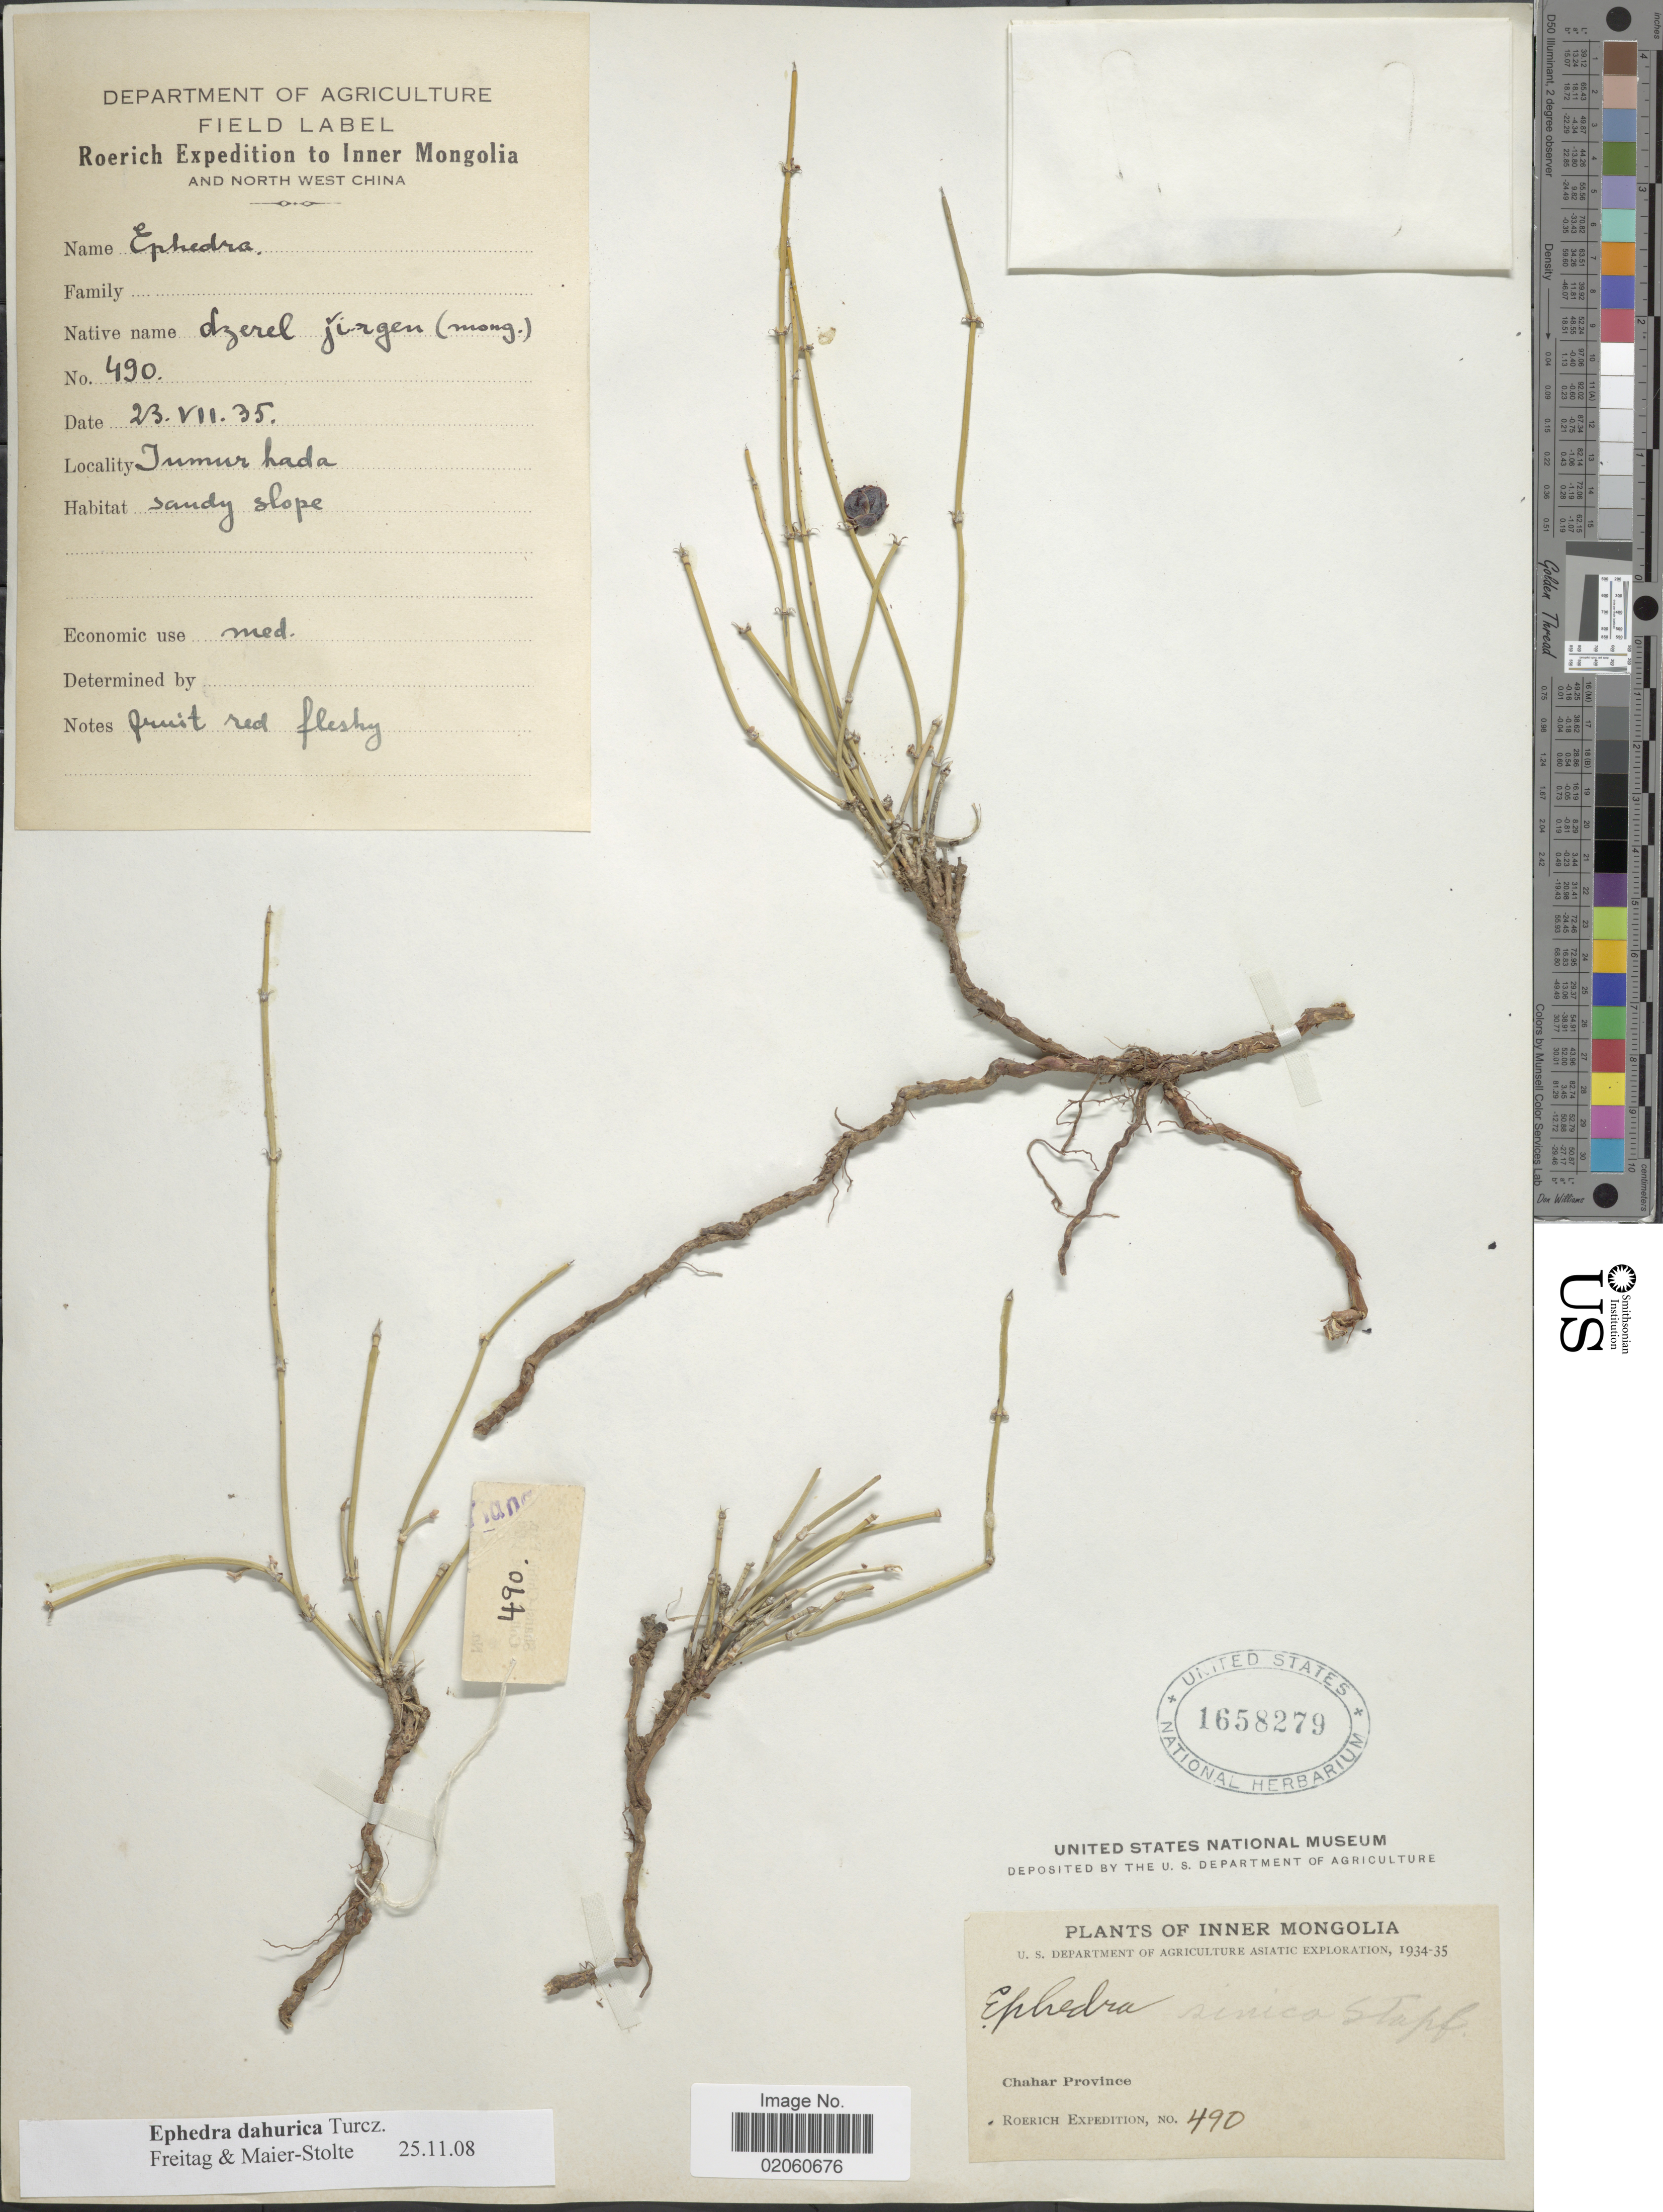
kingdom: Plantae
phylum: Tracheophyta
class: Gnetopsida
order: Ephedrales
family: Ephedraceae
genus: Ephedra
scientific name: Ephedra dahurica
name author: Turcz.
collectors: Roerich Expedition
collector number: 490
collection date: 1935-07-23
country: China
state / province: Nei Monggol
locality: Inner Mongolia and North West China, Chahar Province.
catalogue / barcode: US 1658279